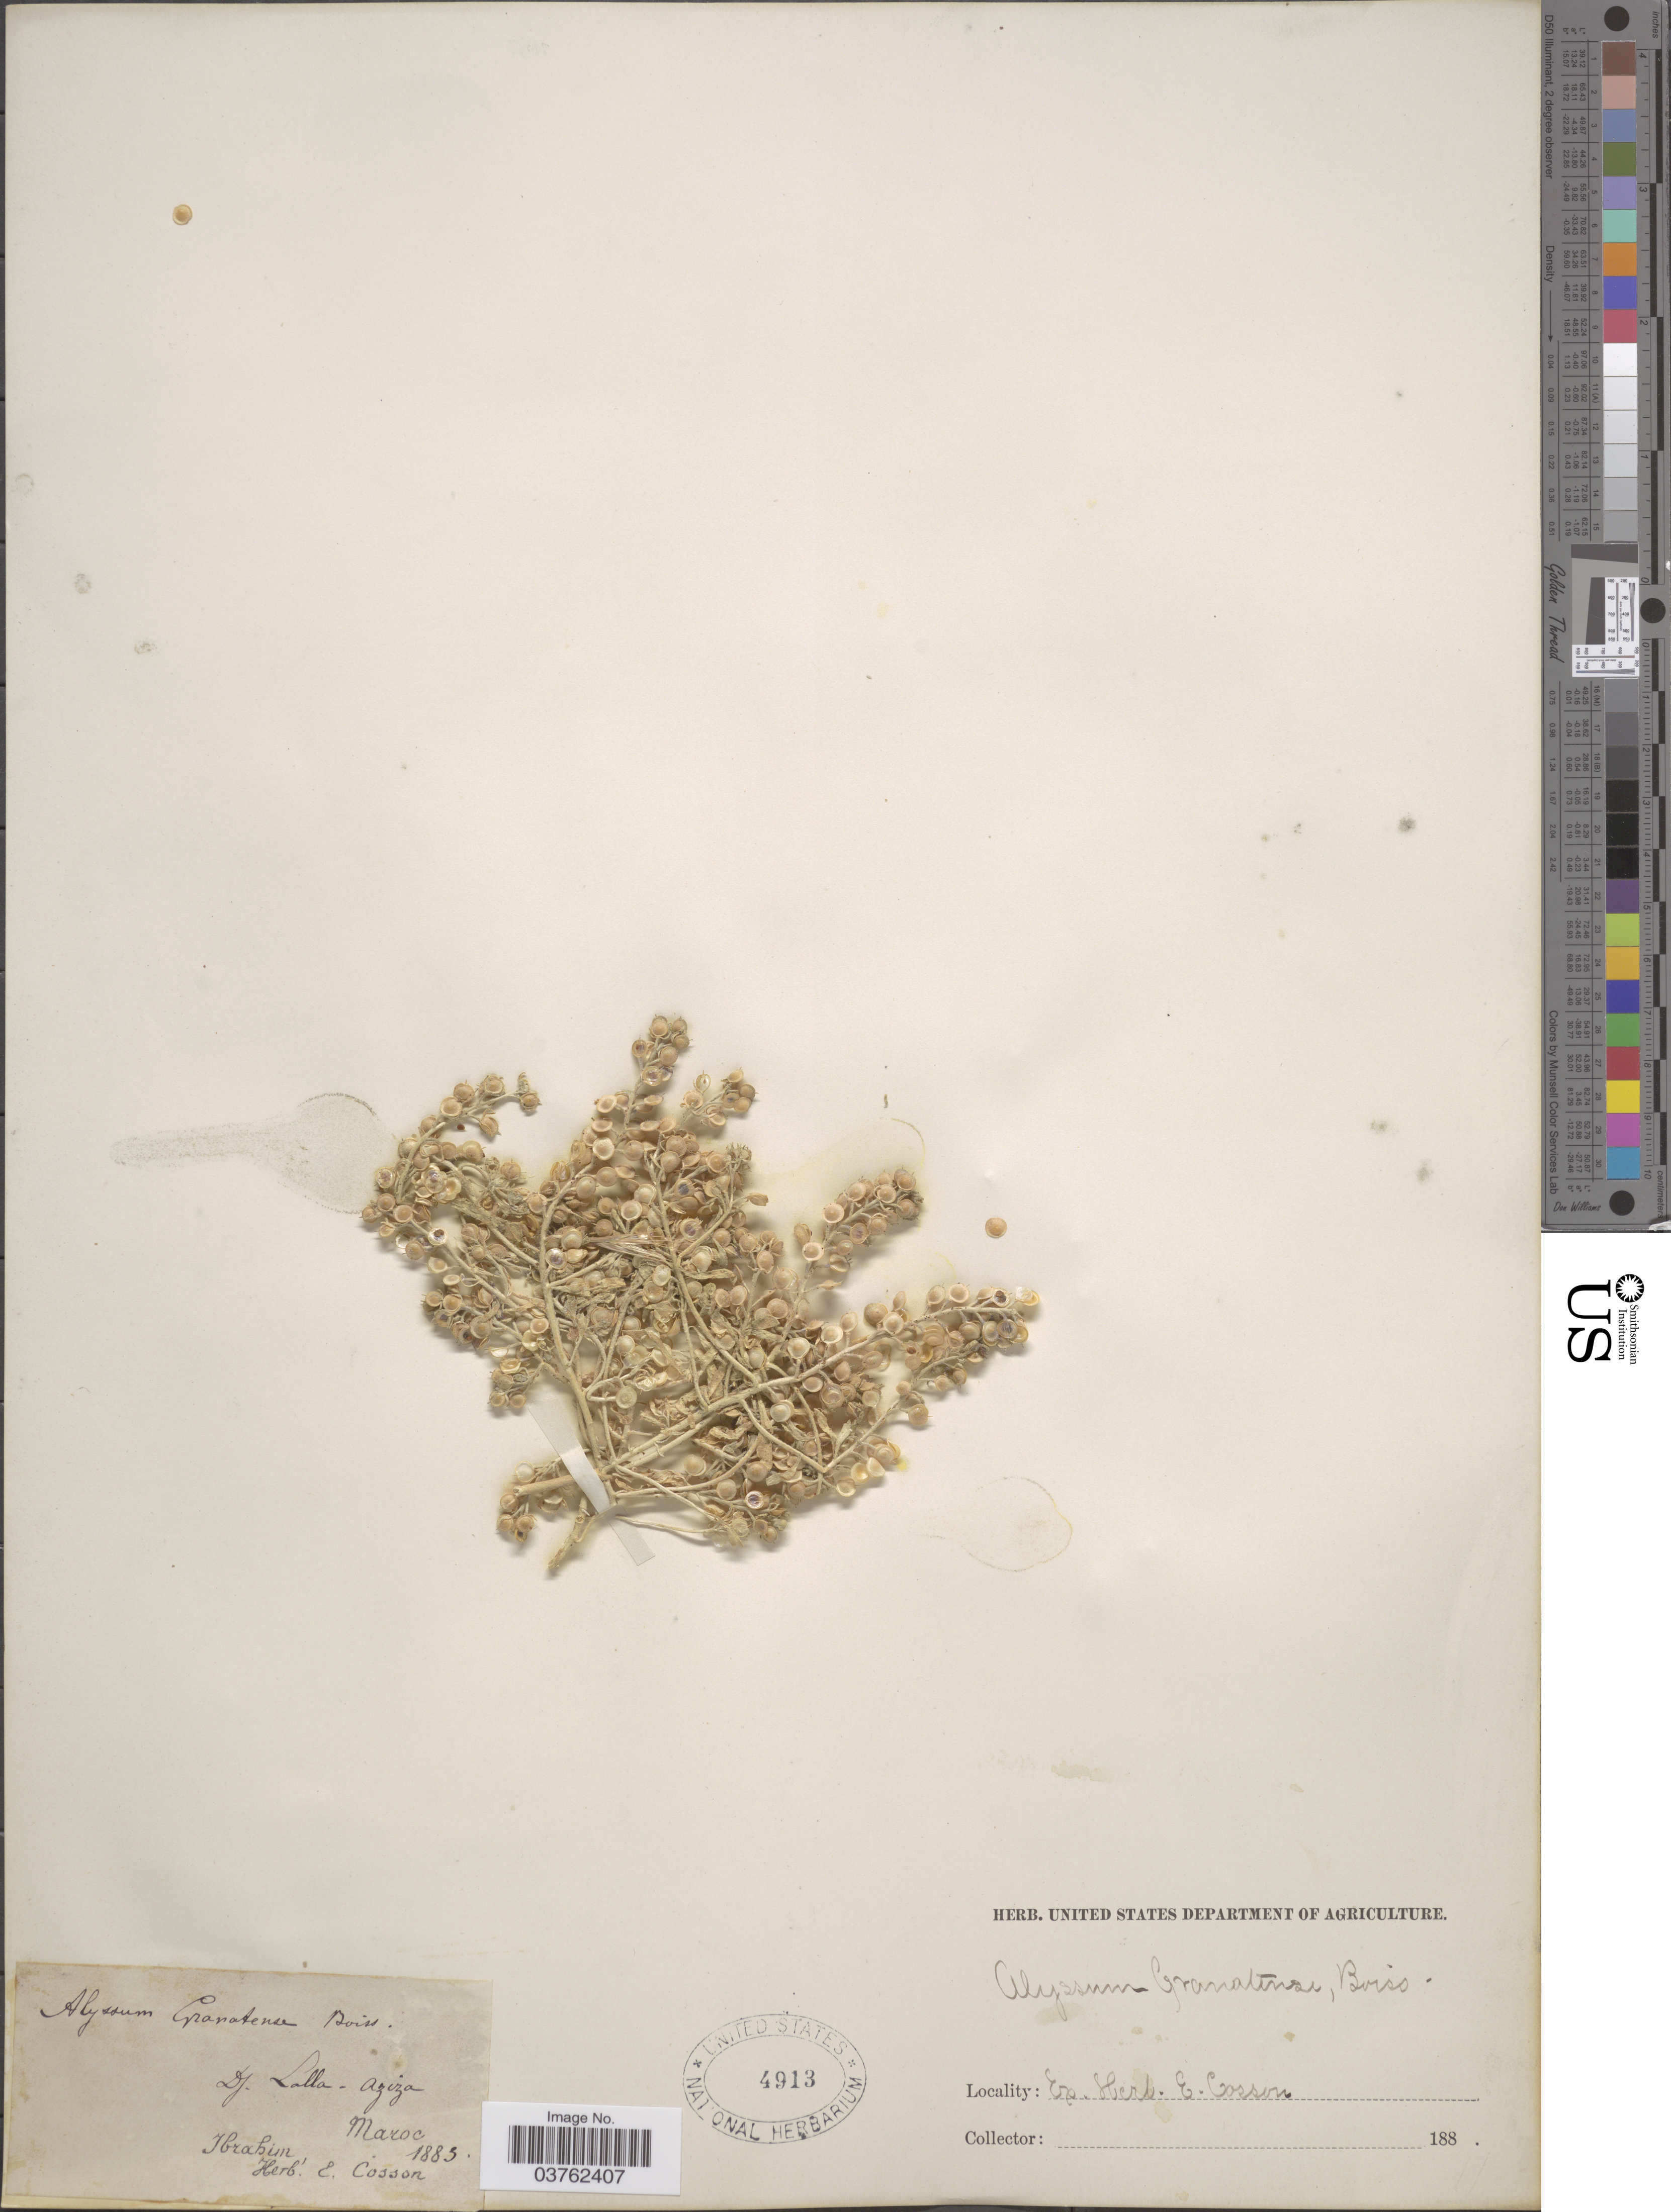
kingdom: Plantae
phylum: Tracheophyta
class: Magnoliopsida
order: Brassicales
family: Brassicaceae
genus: Alyssum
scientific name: Alyssum granatense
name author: Boiss. & Reut.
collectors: -. Ibrahim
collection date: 1883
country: Morocco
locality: Dj. Lalla-Aziza.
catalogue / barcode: US 4913